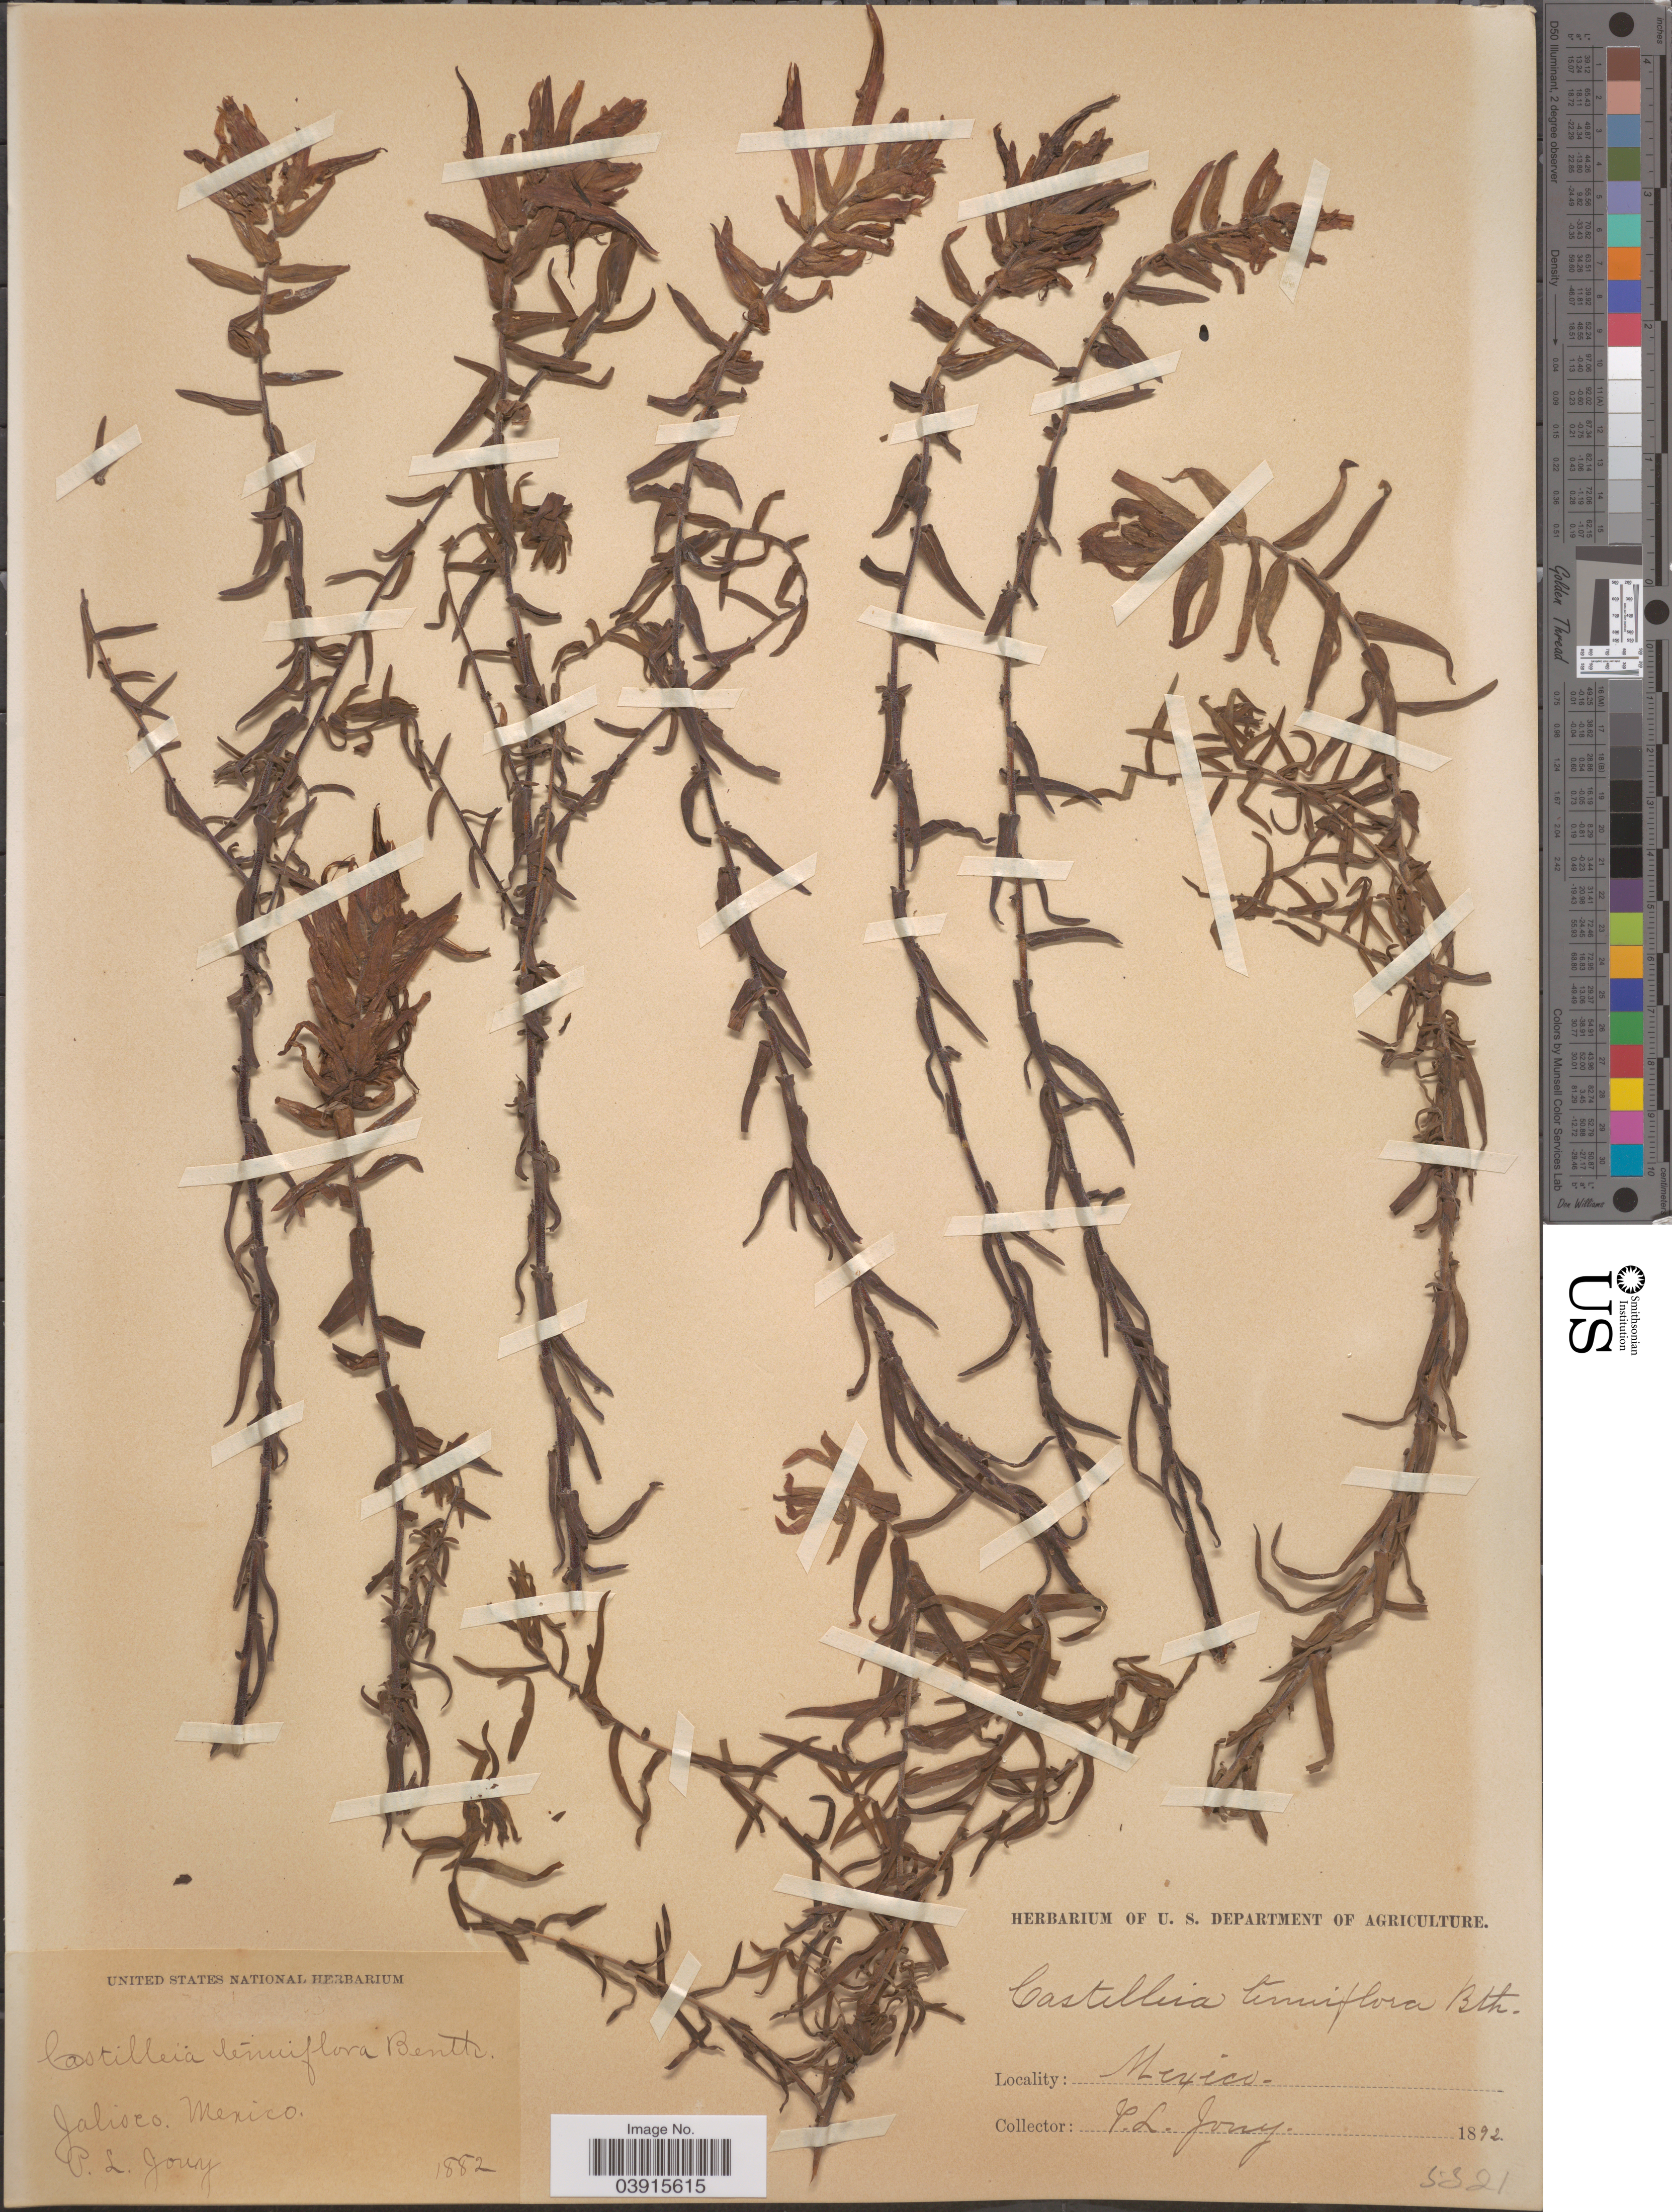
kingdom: Plantae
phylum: Tracheophyta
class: Magnoliopsida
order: Lamiales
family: Orobanchaceae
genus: Castilleja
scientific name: Castilleja tenuiflora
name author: Benth.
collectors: P. Jony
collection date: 1882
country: Mexico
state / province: Jalisco